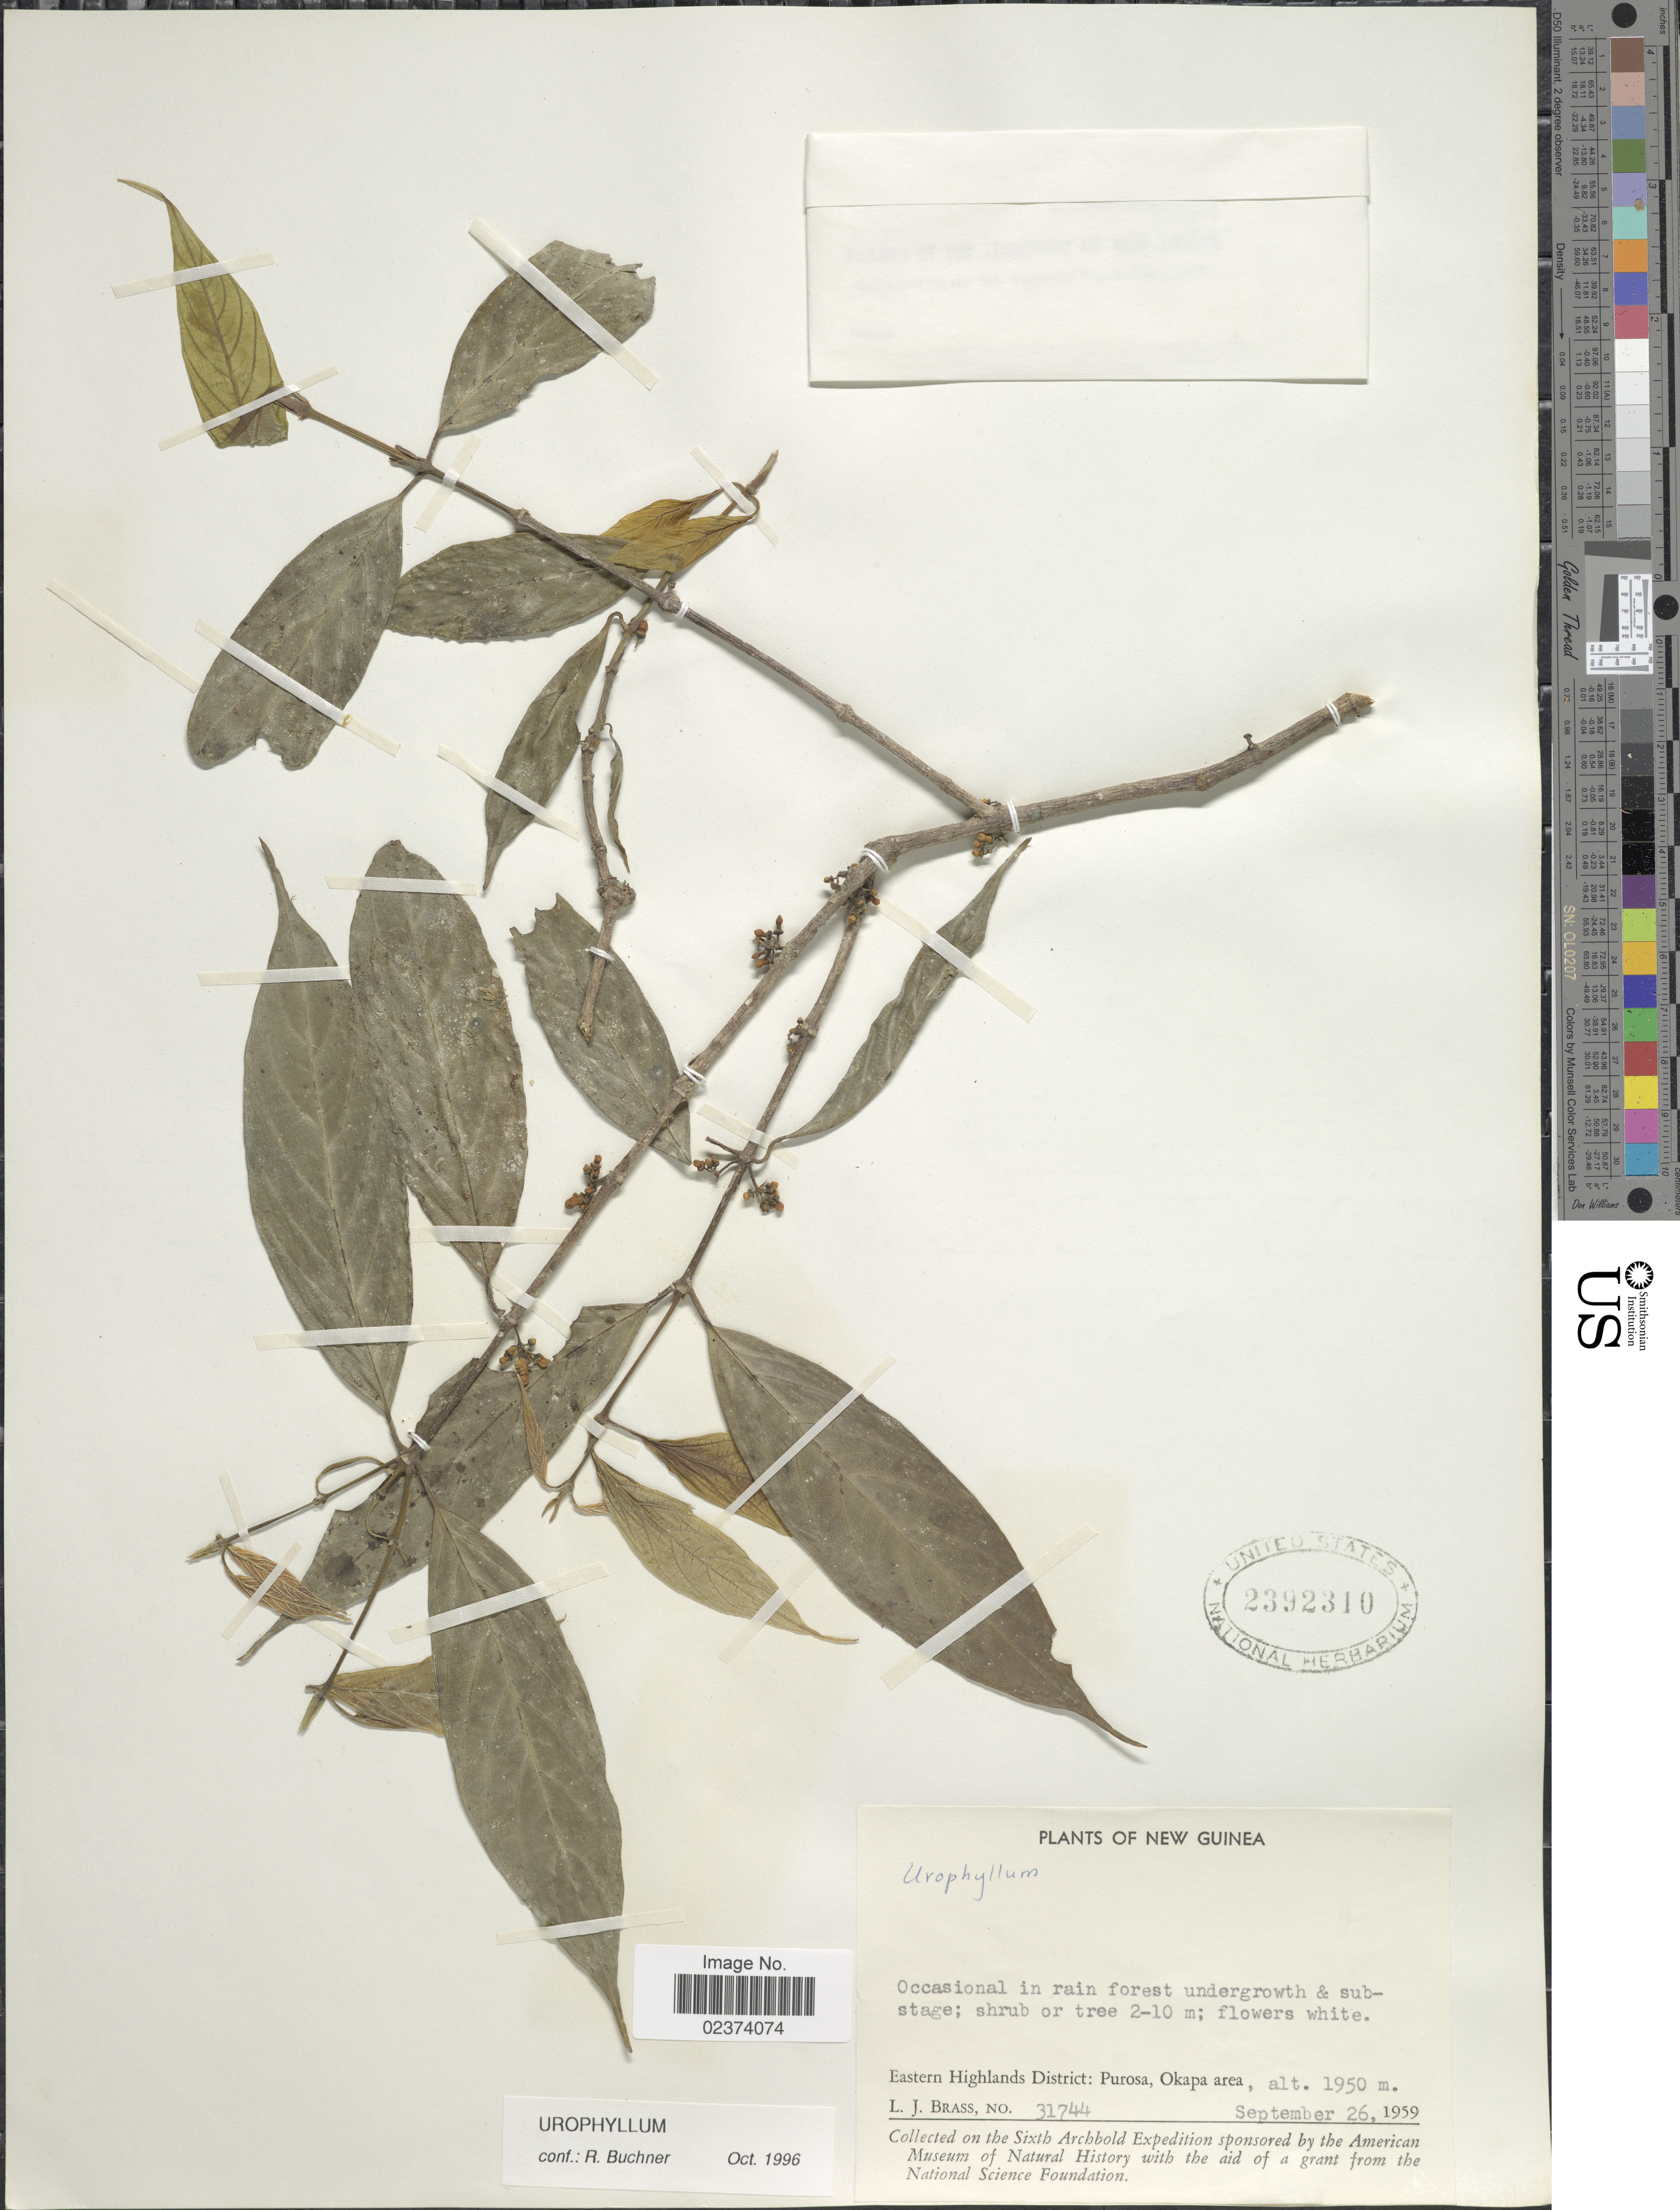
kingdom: Plantae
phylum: Tracheophyta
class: Magnoliopsida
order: Gentianales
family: Rubiaceae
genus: Urophyllum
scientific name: Urophyllum sp.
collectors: L. J. Brass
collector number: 31744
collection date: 1959-09-26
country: Papua New Guinea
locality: New Guinea, Eastern Highlands District: Purosa, Okapa area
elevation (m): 1950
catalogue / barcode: US 2392310